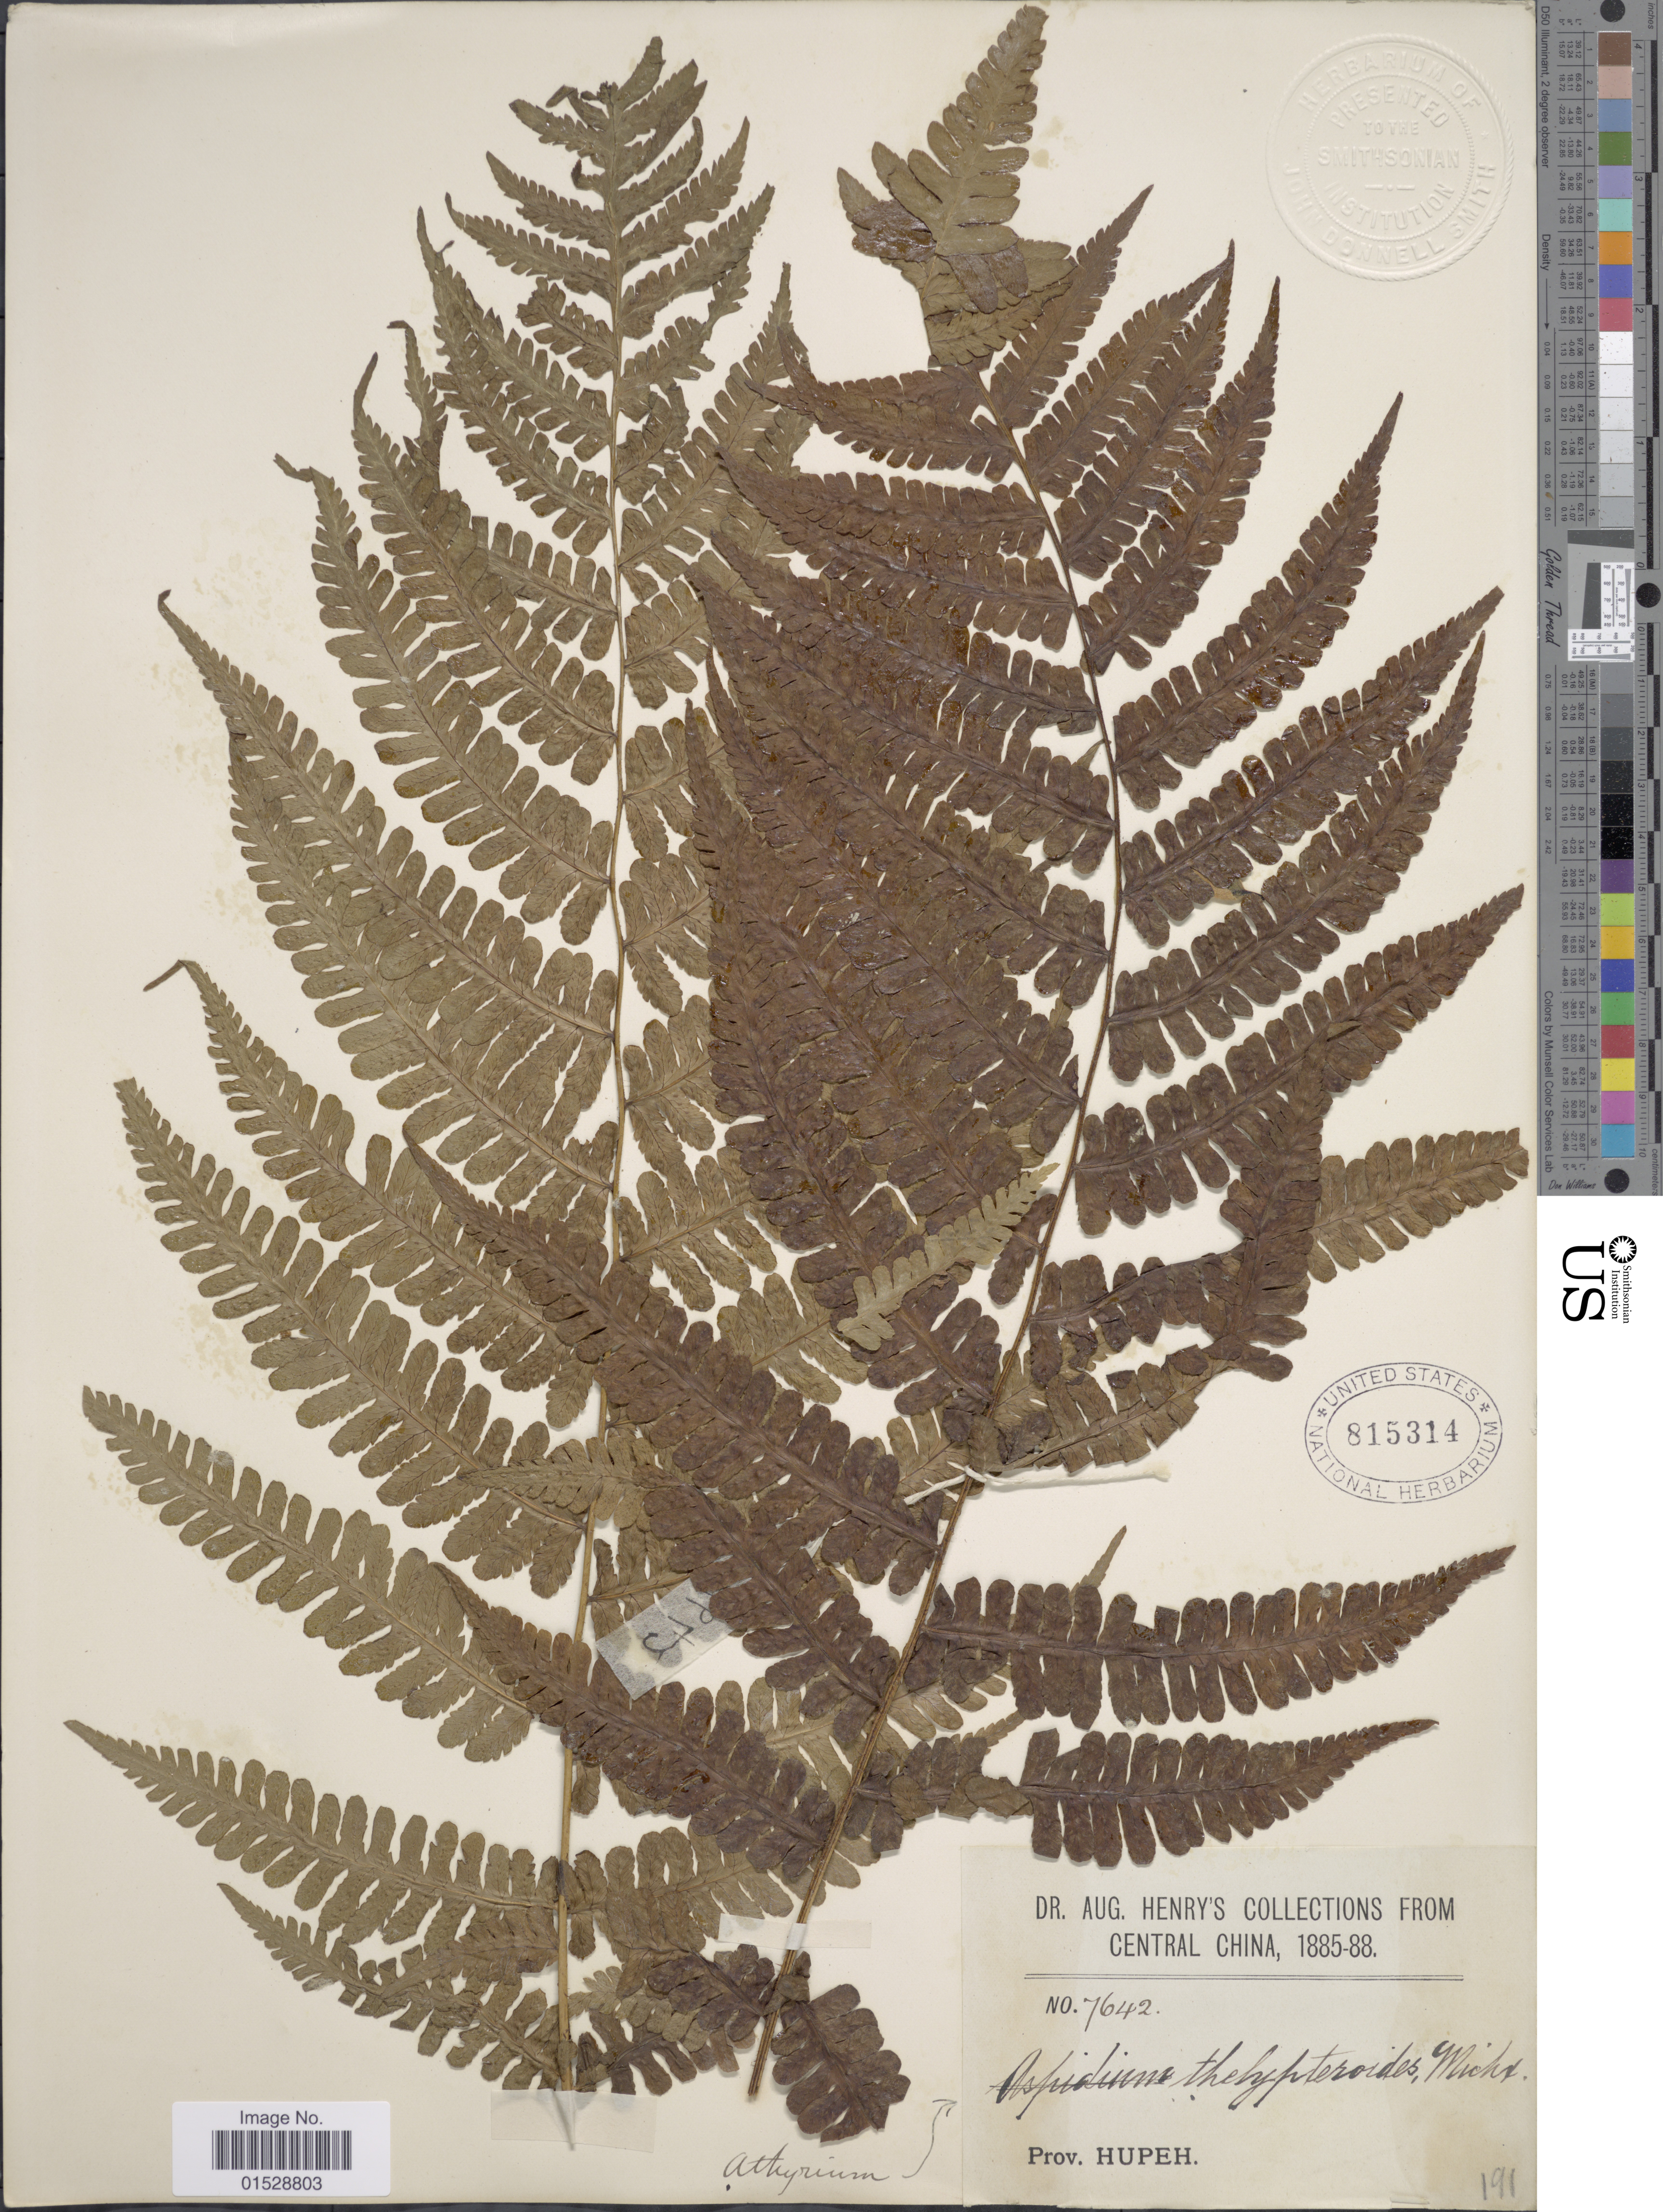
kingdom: Plantae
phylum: Tracheophyta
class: Polypodiopsida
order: Polypodiales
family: Athyriaceae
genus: Deparia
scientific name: Deparia acrostichoides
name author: (Sw.) M. Kato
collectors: A. Henry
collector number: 7642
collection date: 1885/1888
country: China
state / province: Hubei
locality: Central China, prov. Hupeh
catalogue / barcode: US 815314